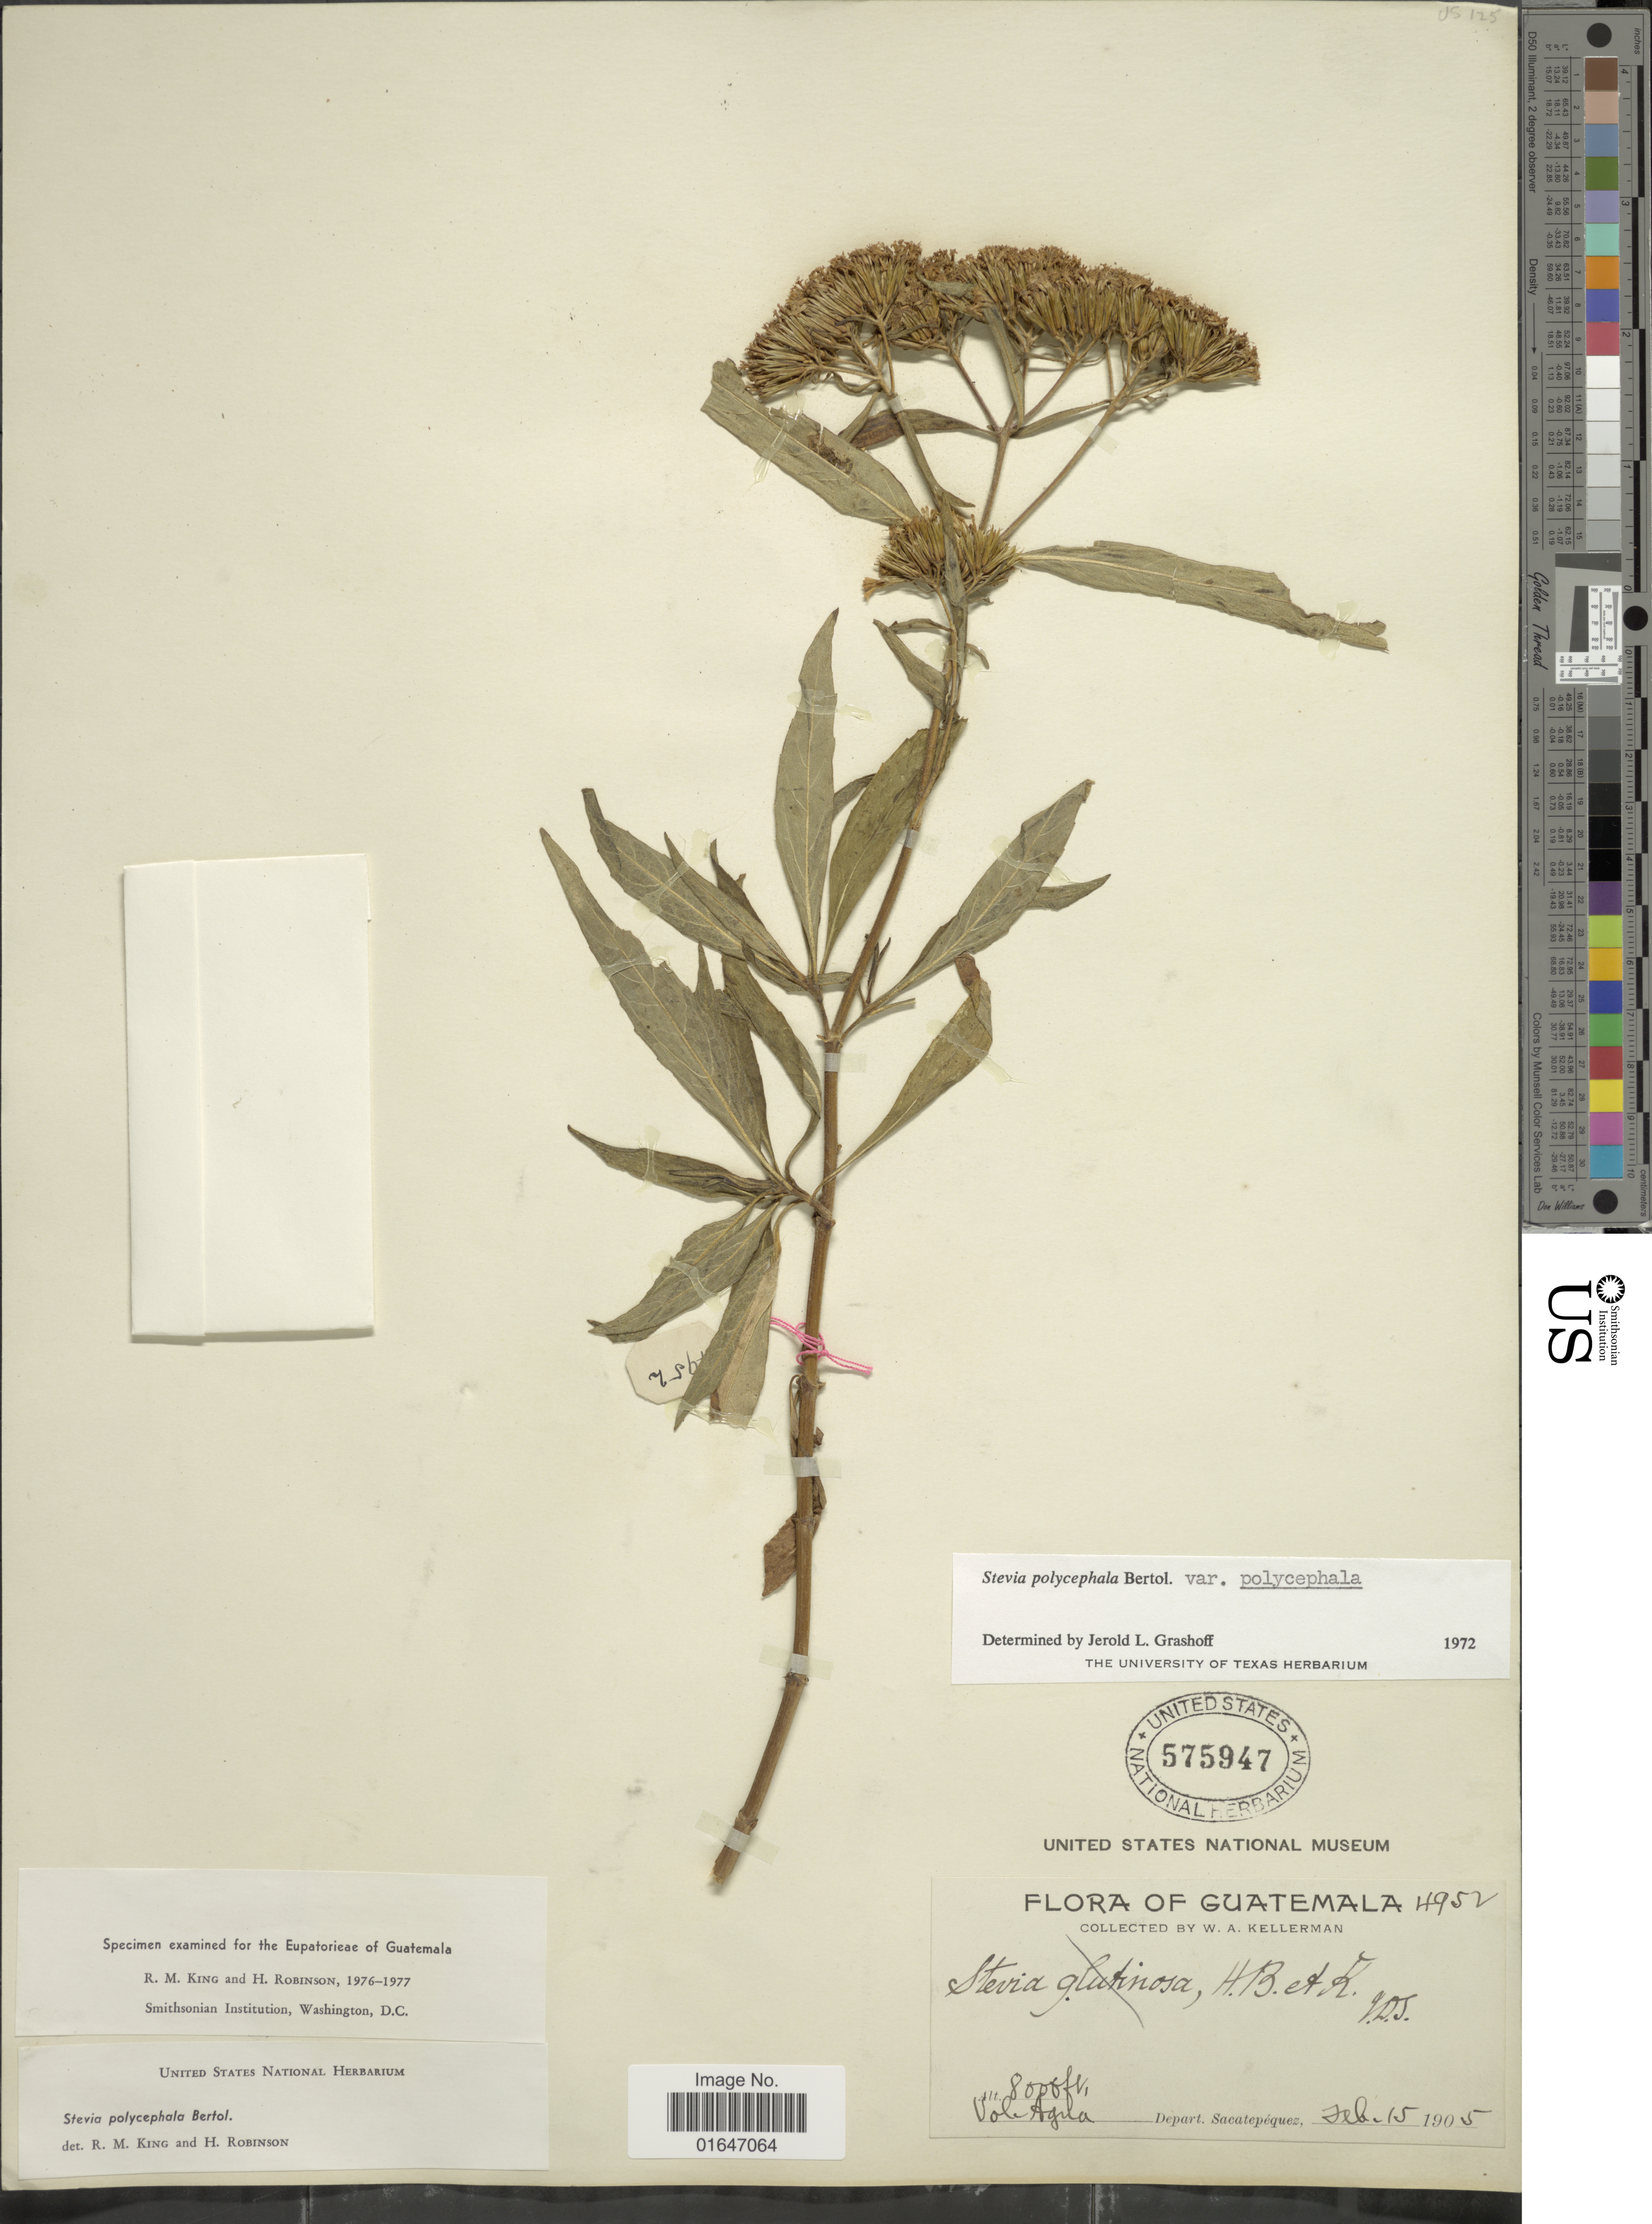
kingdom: Plantae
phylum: Tracheophyta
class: Magnoliopsida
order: Asterales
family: Asteraceae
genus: Stevia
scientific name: Stevia polycephala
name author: Bertoloni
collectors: W. Kellerman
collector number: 4952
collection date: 1905-02-15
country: Guatemala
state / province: Sacatepéquez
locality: Vol. Agua.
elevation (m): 2438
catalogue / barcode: US 575947